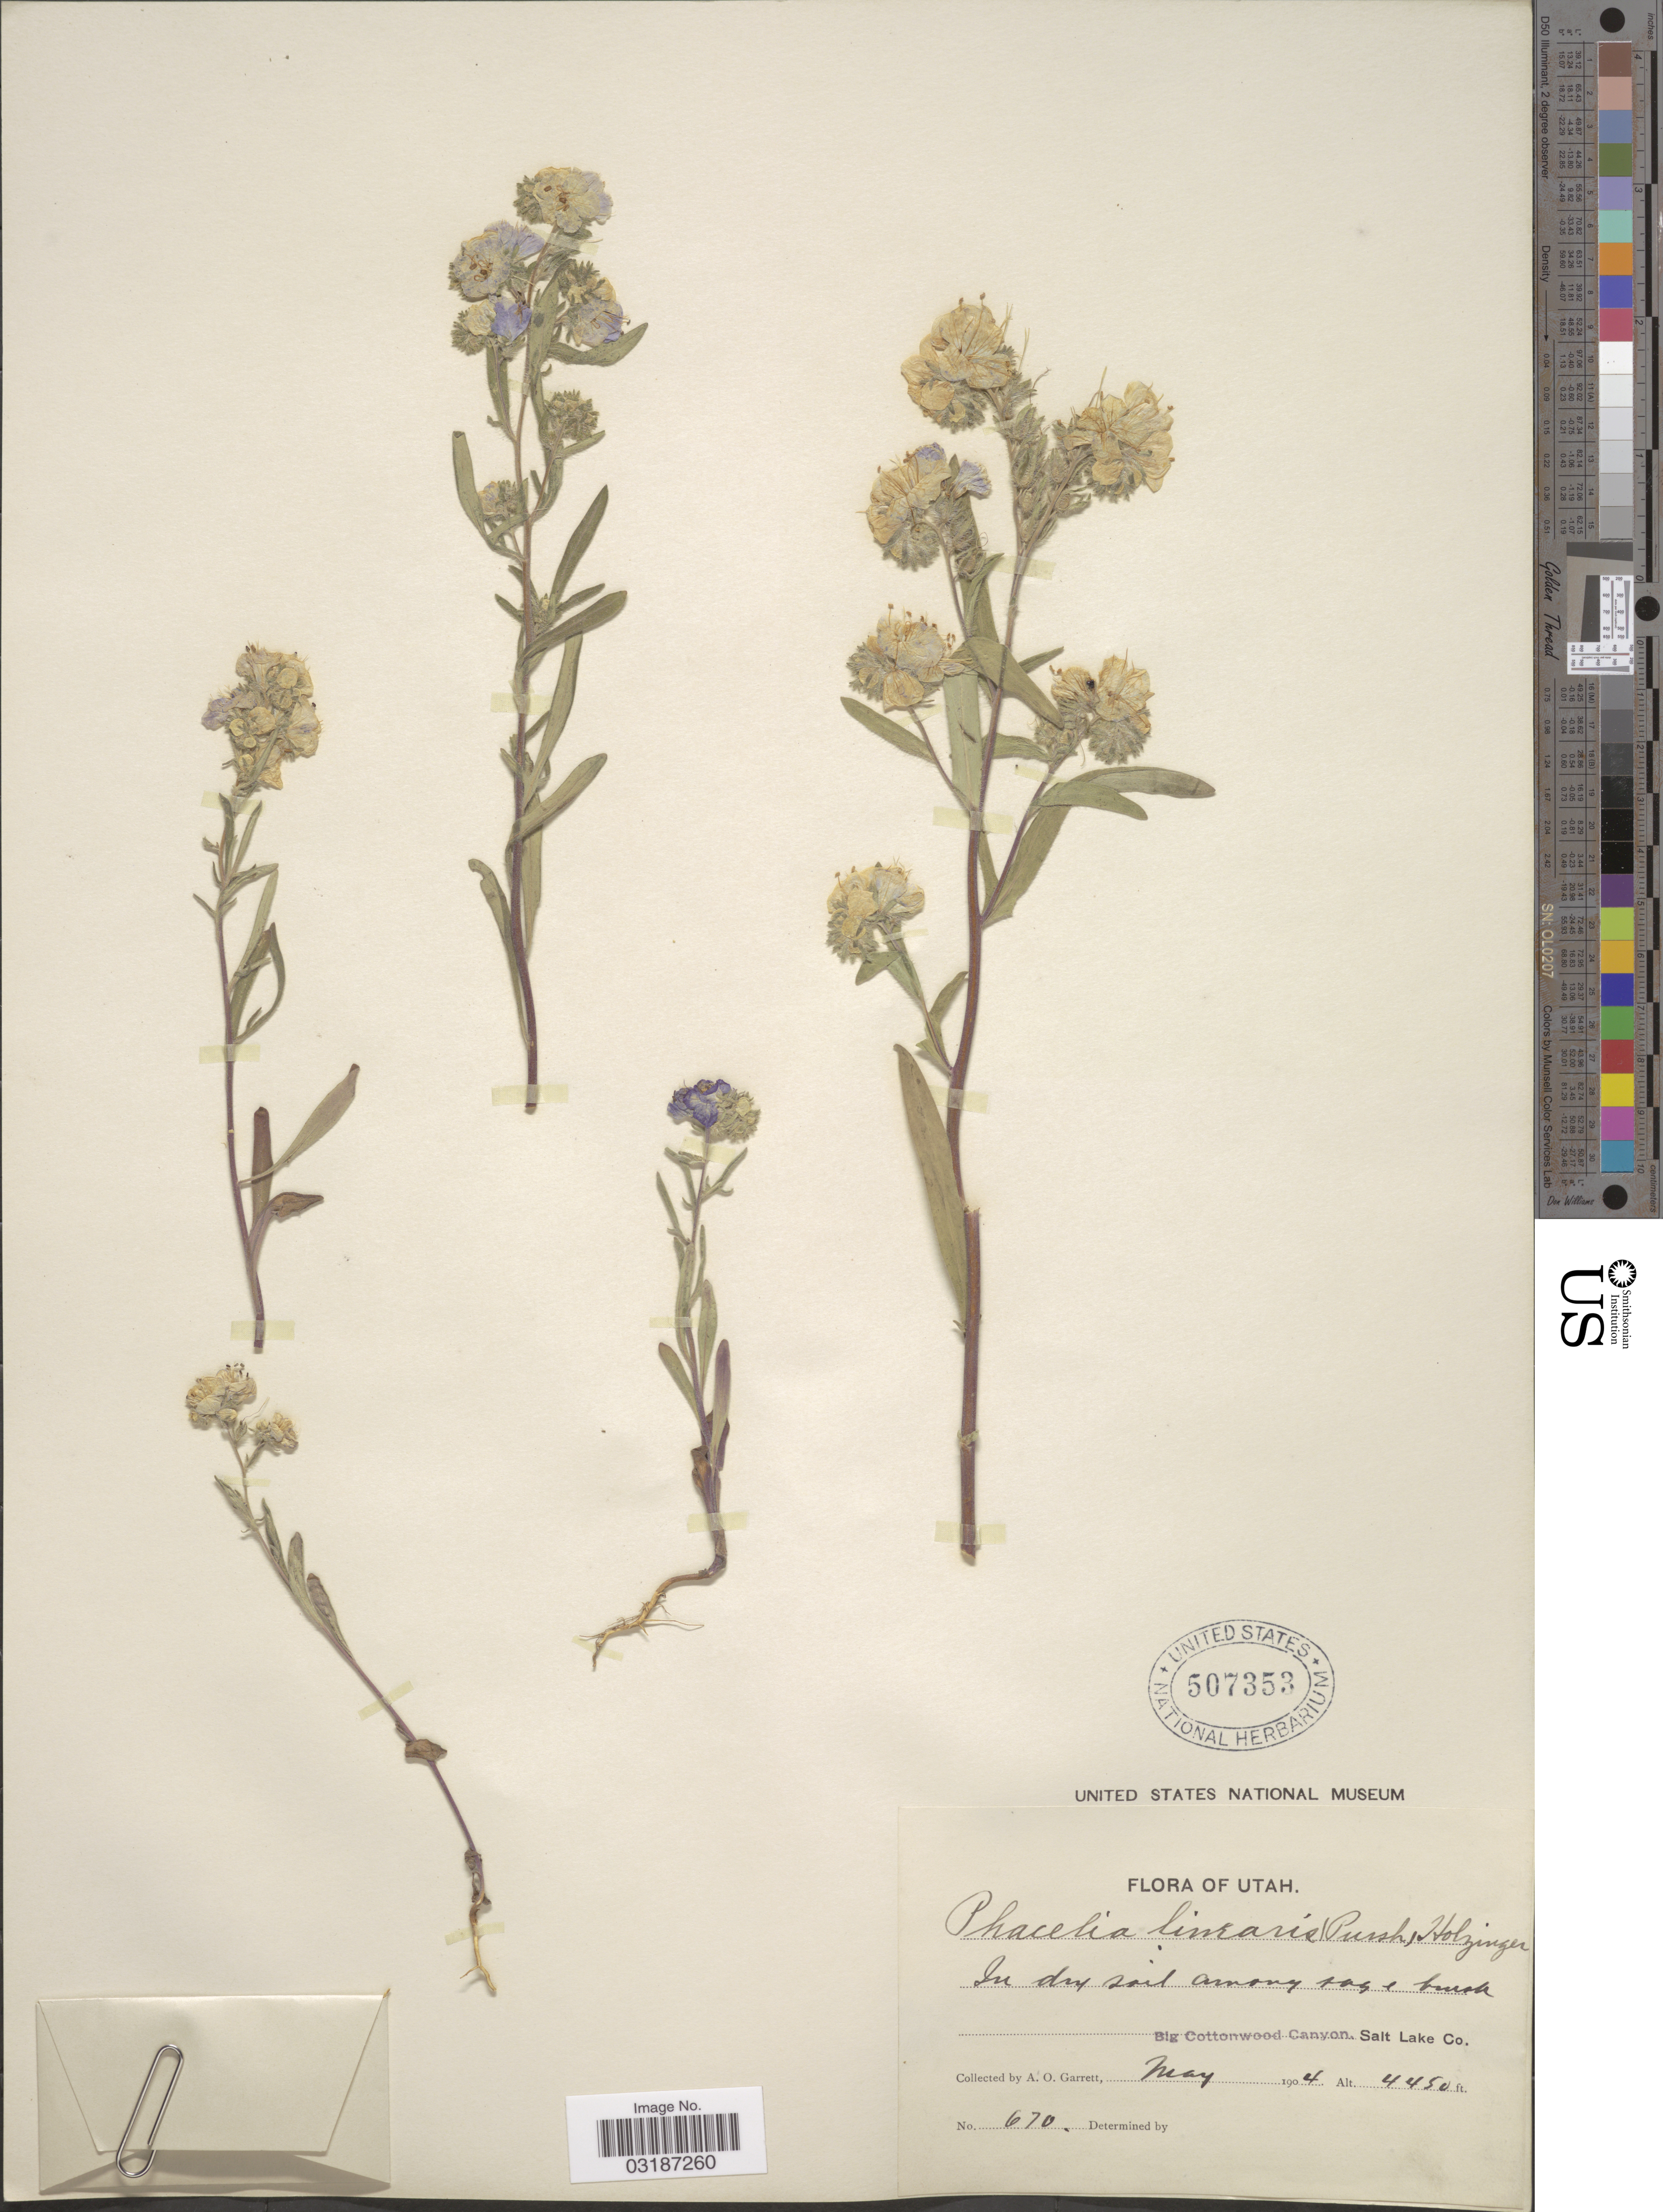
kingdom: Plantae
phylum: Tracheophyta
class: Magnoliopsida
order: Boraginales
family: Hydrophyllaceae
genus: Phacelia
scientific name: Phacelia linearis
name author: (Pursh) Holz.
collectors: A. O. Garrett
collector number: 670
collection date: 1904-05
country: United States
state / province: Utah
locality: Big Cottonwood Canyon, Salt Lake Co.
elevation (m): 1356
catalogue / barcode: US 507353